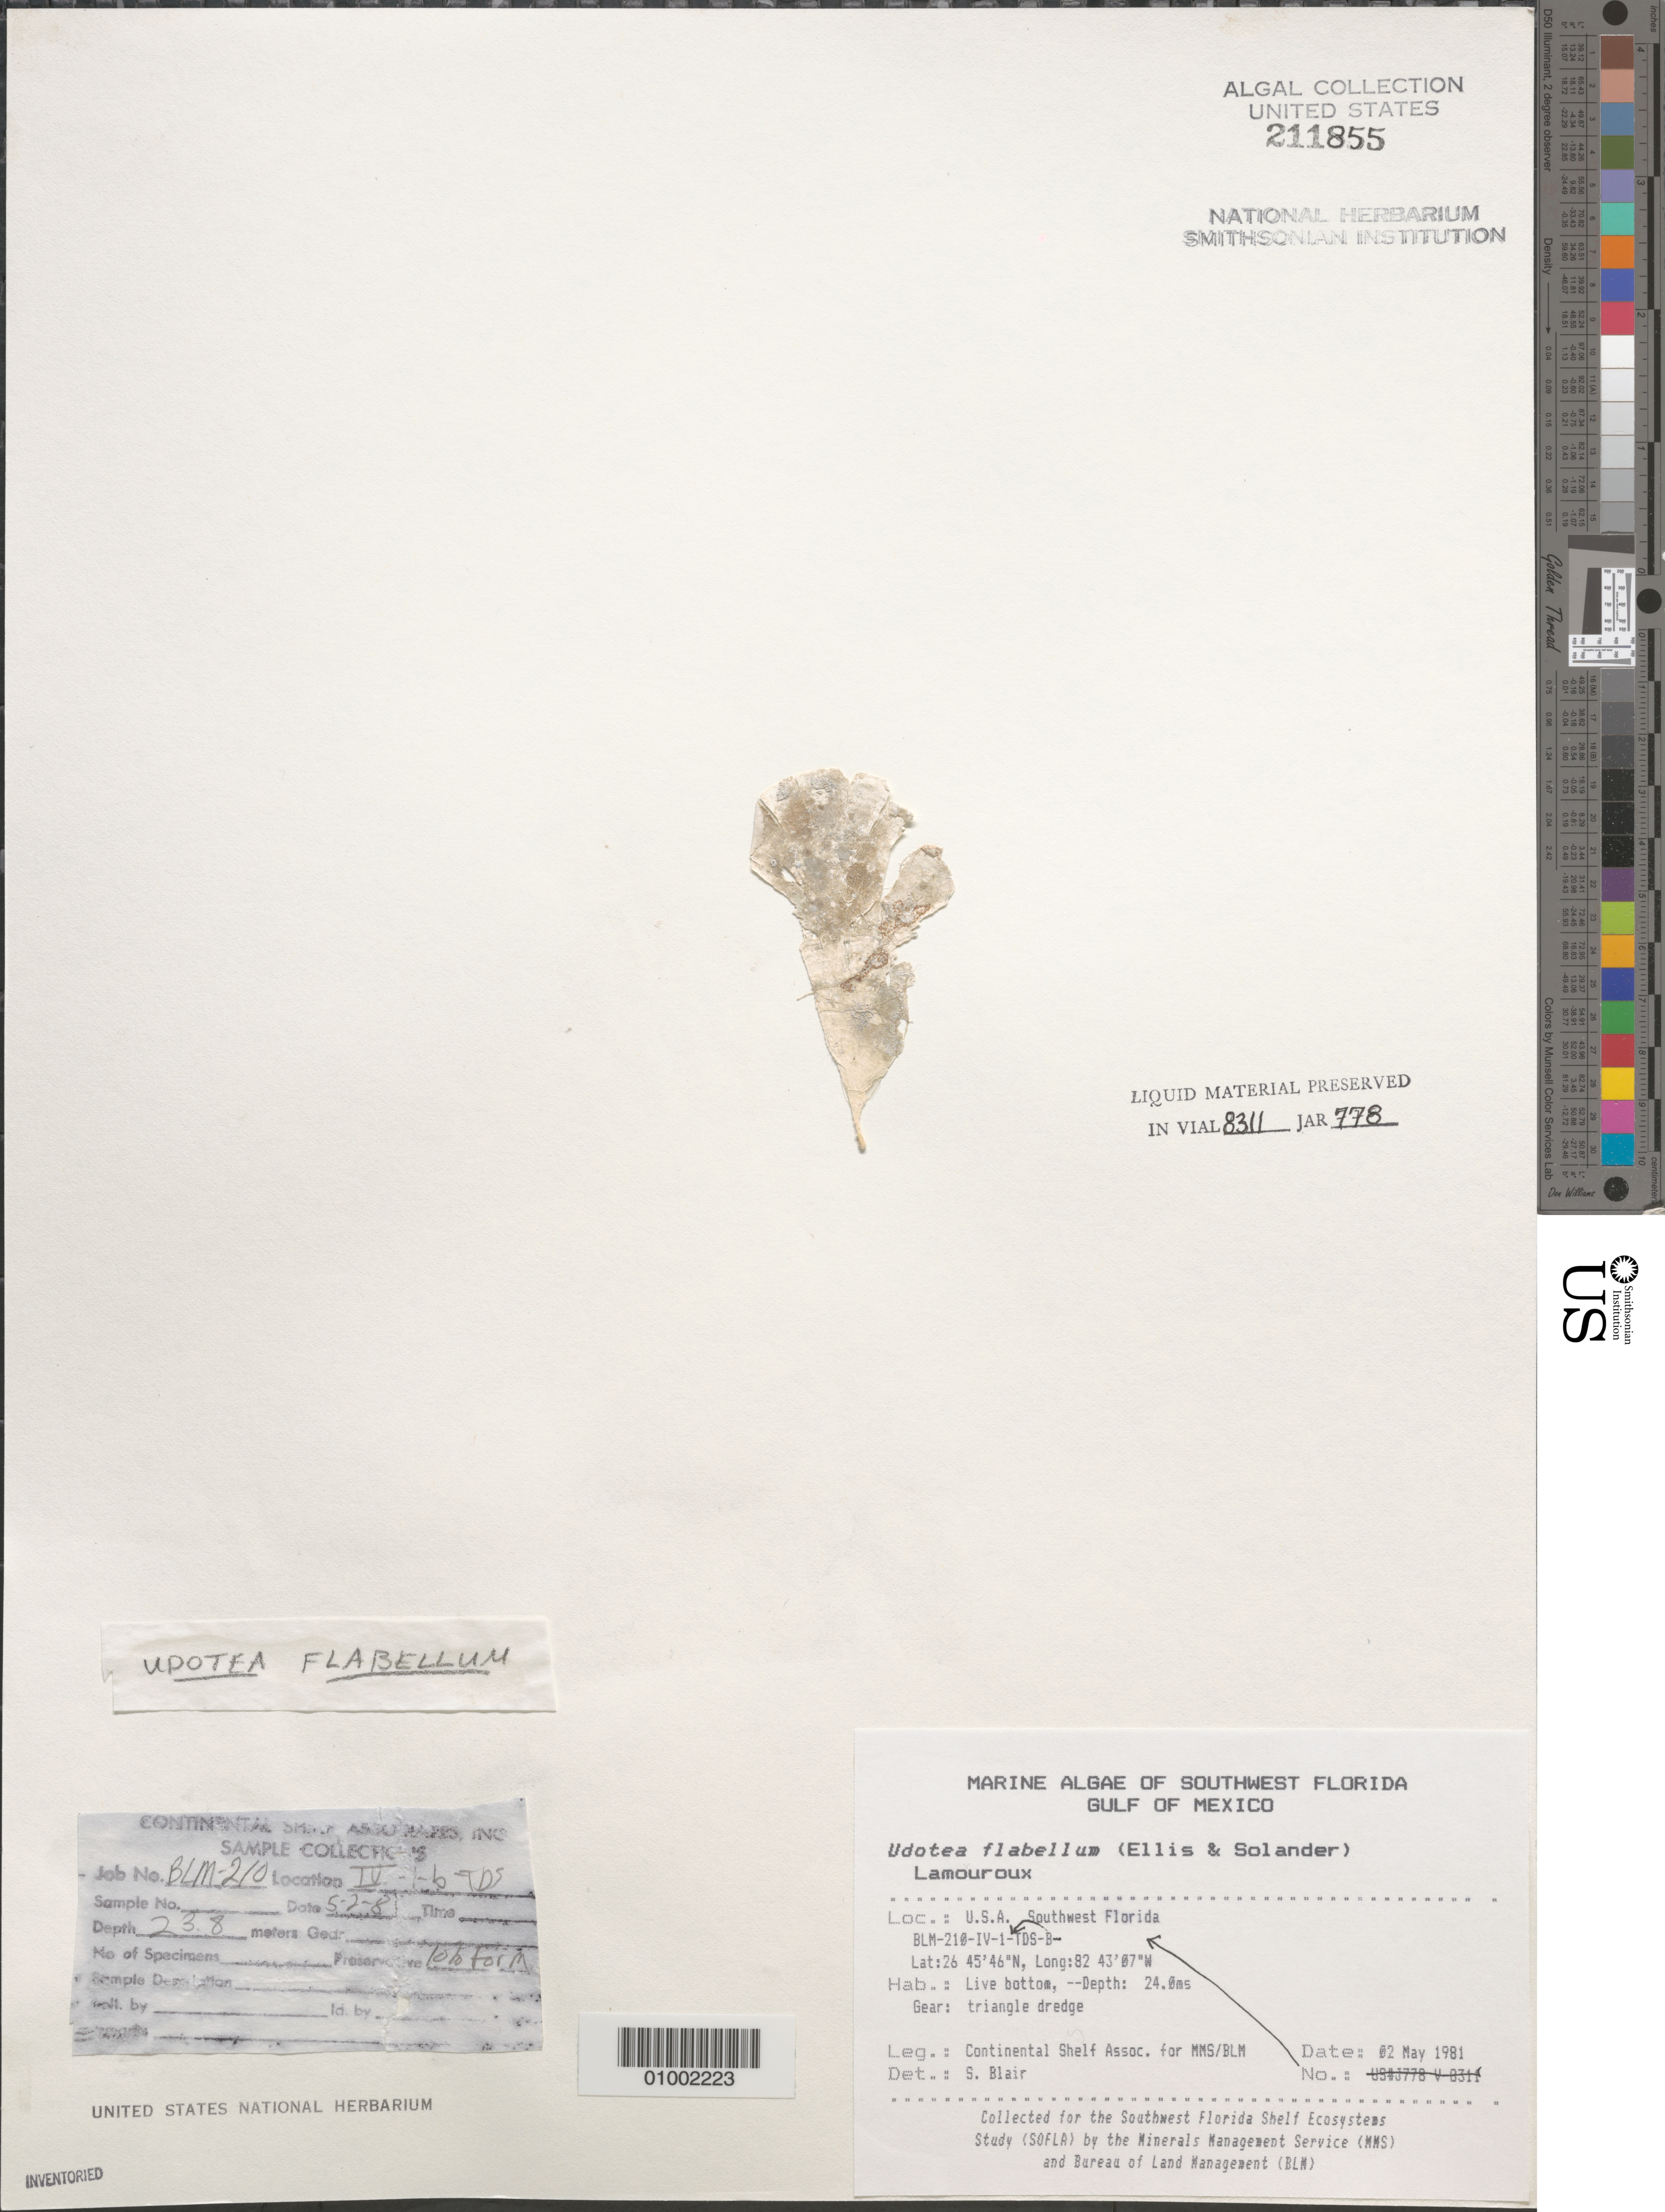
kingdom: Plantae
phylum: Chlorophyta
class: Ulvophyceae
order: Bryopsidales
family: Udoteaceae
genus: Udotea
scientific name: Udotea flabellum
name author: (J. Ellis & Sol.) M. Howe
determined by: Blair, S. M.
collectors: Continental Shelf Associates for the MMS/BLM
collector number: BLM-210-IV-1-B-TDS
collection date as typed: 02 May 1981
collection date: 1981-05-02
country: United States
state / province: Florida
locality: Gulf of Mexico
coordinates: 26 45'46"N, 82 43'07"W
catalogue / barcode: US 211855